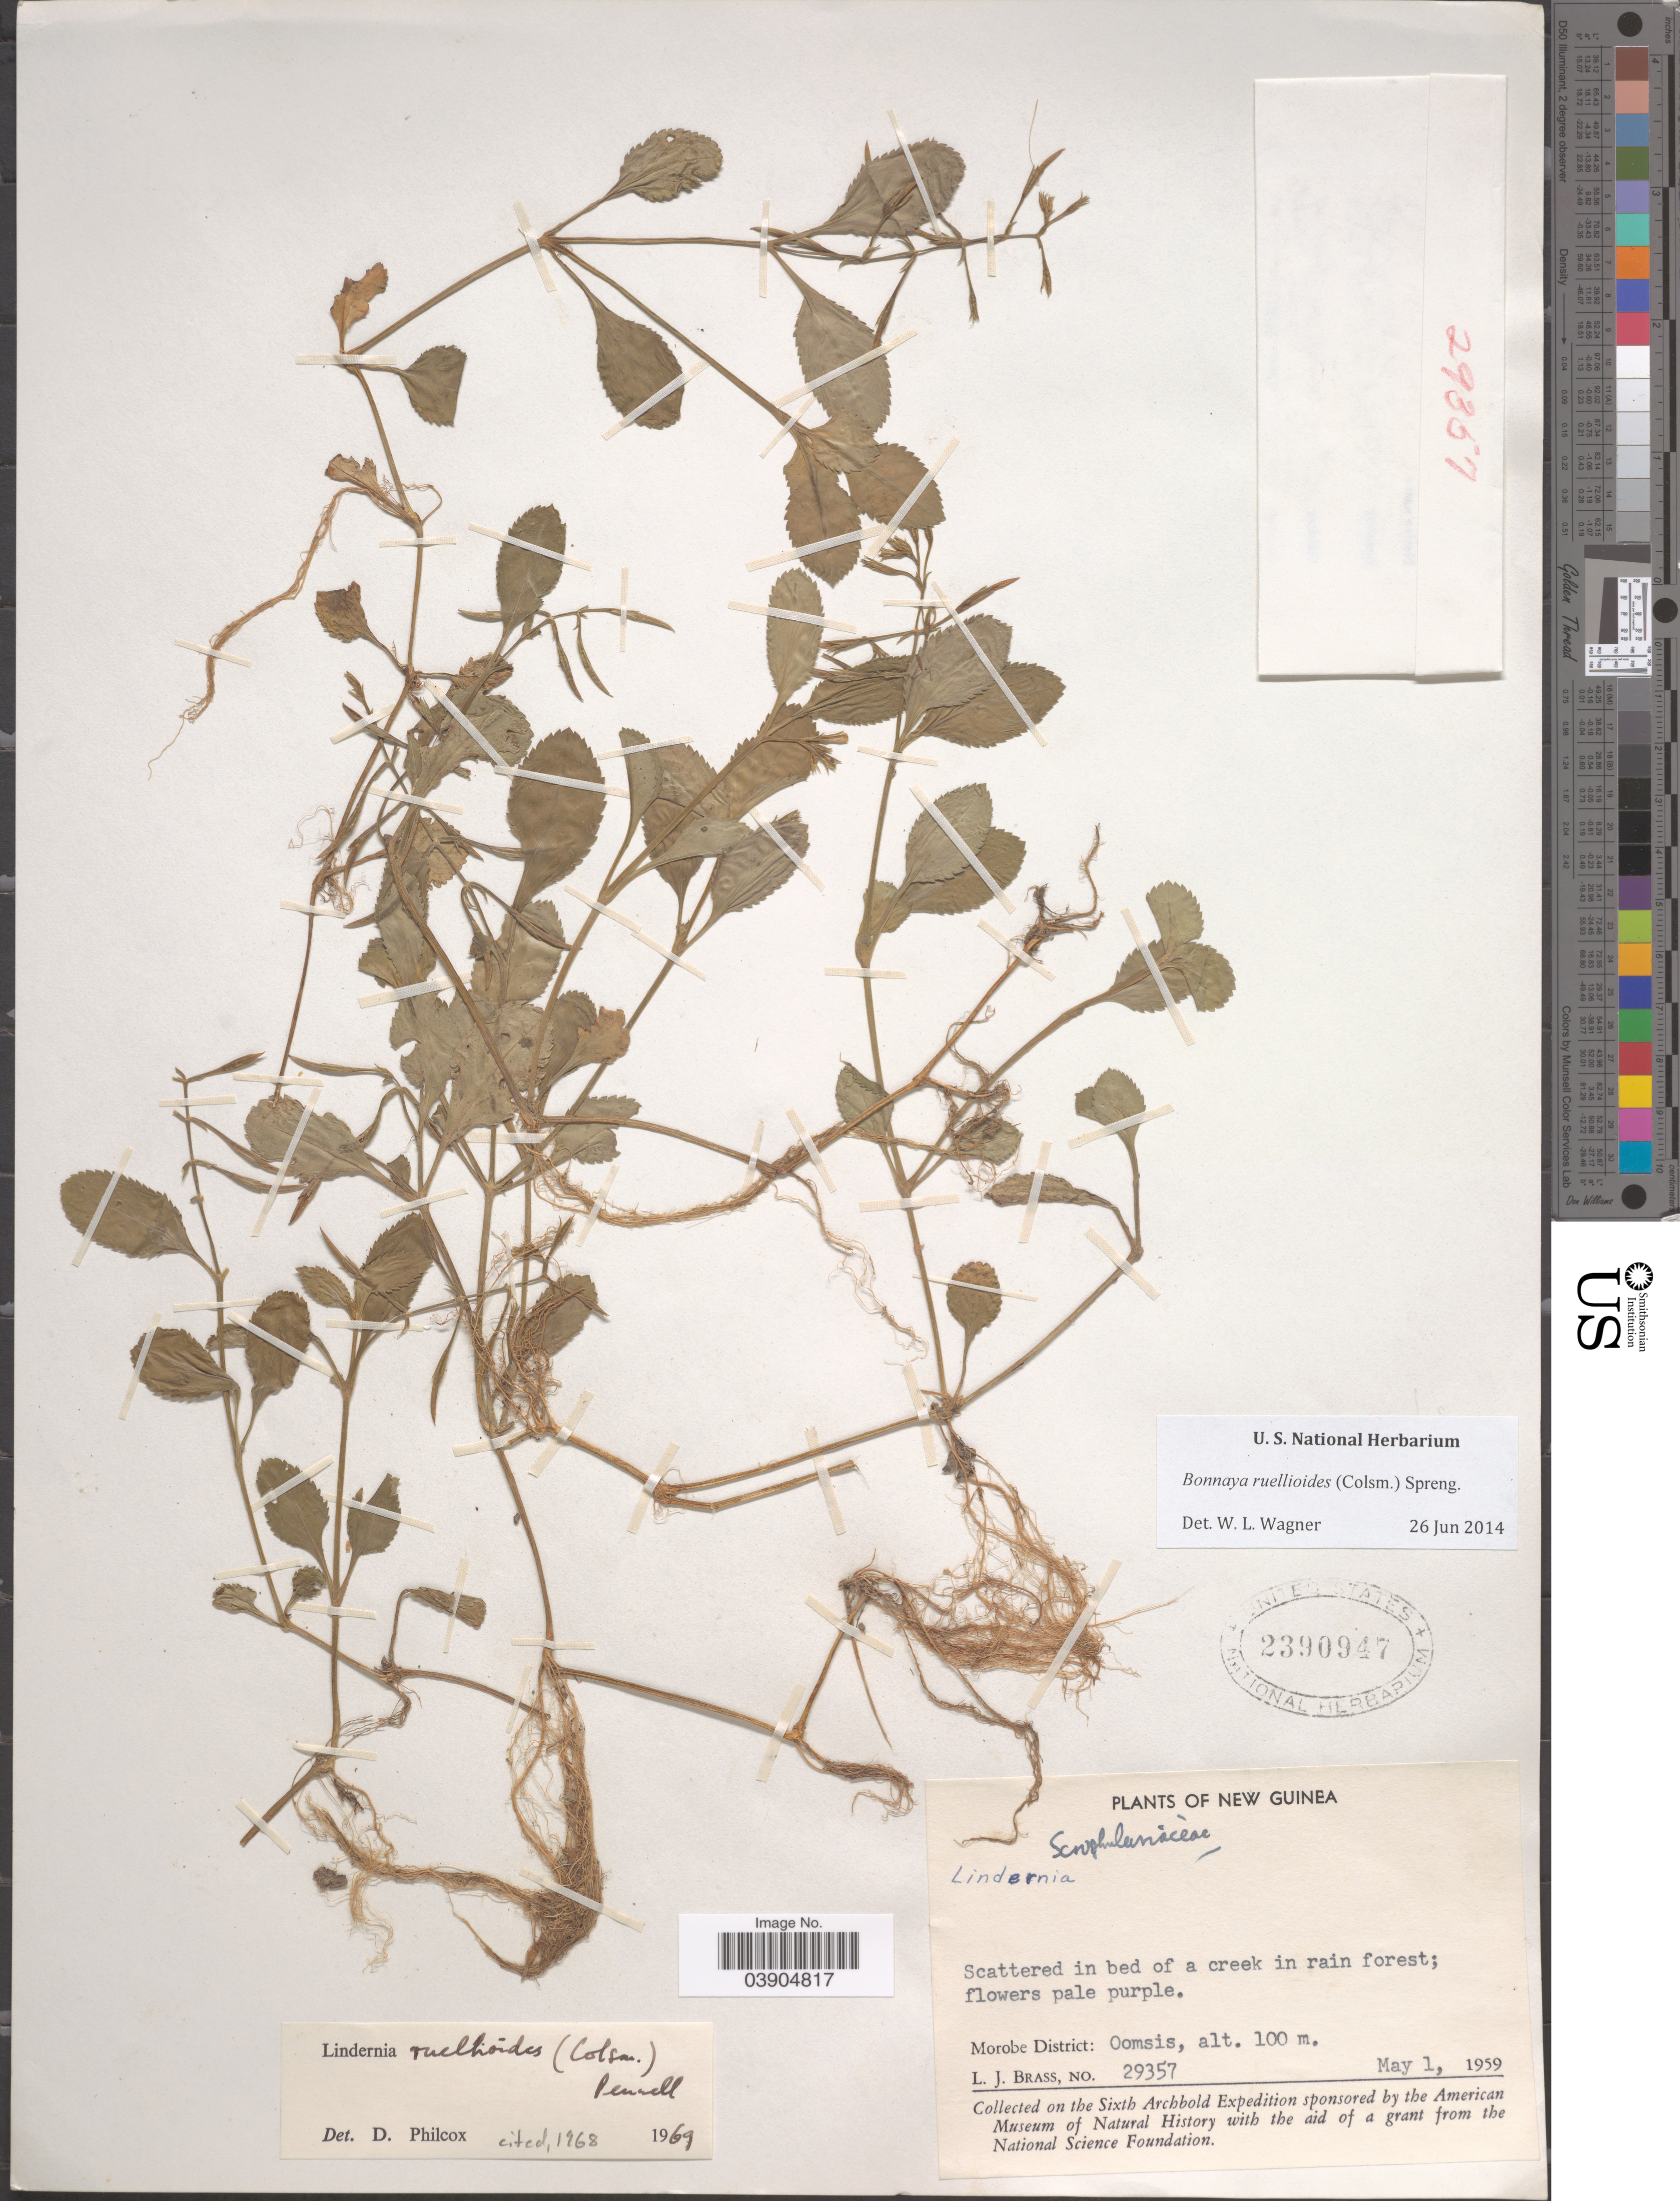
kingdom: Plantae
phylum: Tracheophyta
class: Magnoliopsida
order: Lamiales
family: Linderniaceae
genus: Lindernia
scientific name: Lindernia ruellioides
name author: (Colsm.) Pennell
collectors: L. J. Brass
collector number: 29357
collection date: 1959-05-01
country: Papua New Guinea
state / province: Morobe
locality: New Guinea. Morobe District: Oomsis.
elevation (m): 100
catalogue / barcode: US 2390947